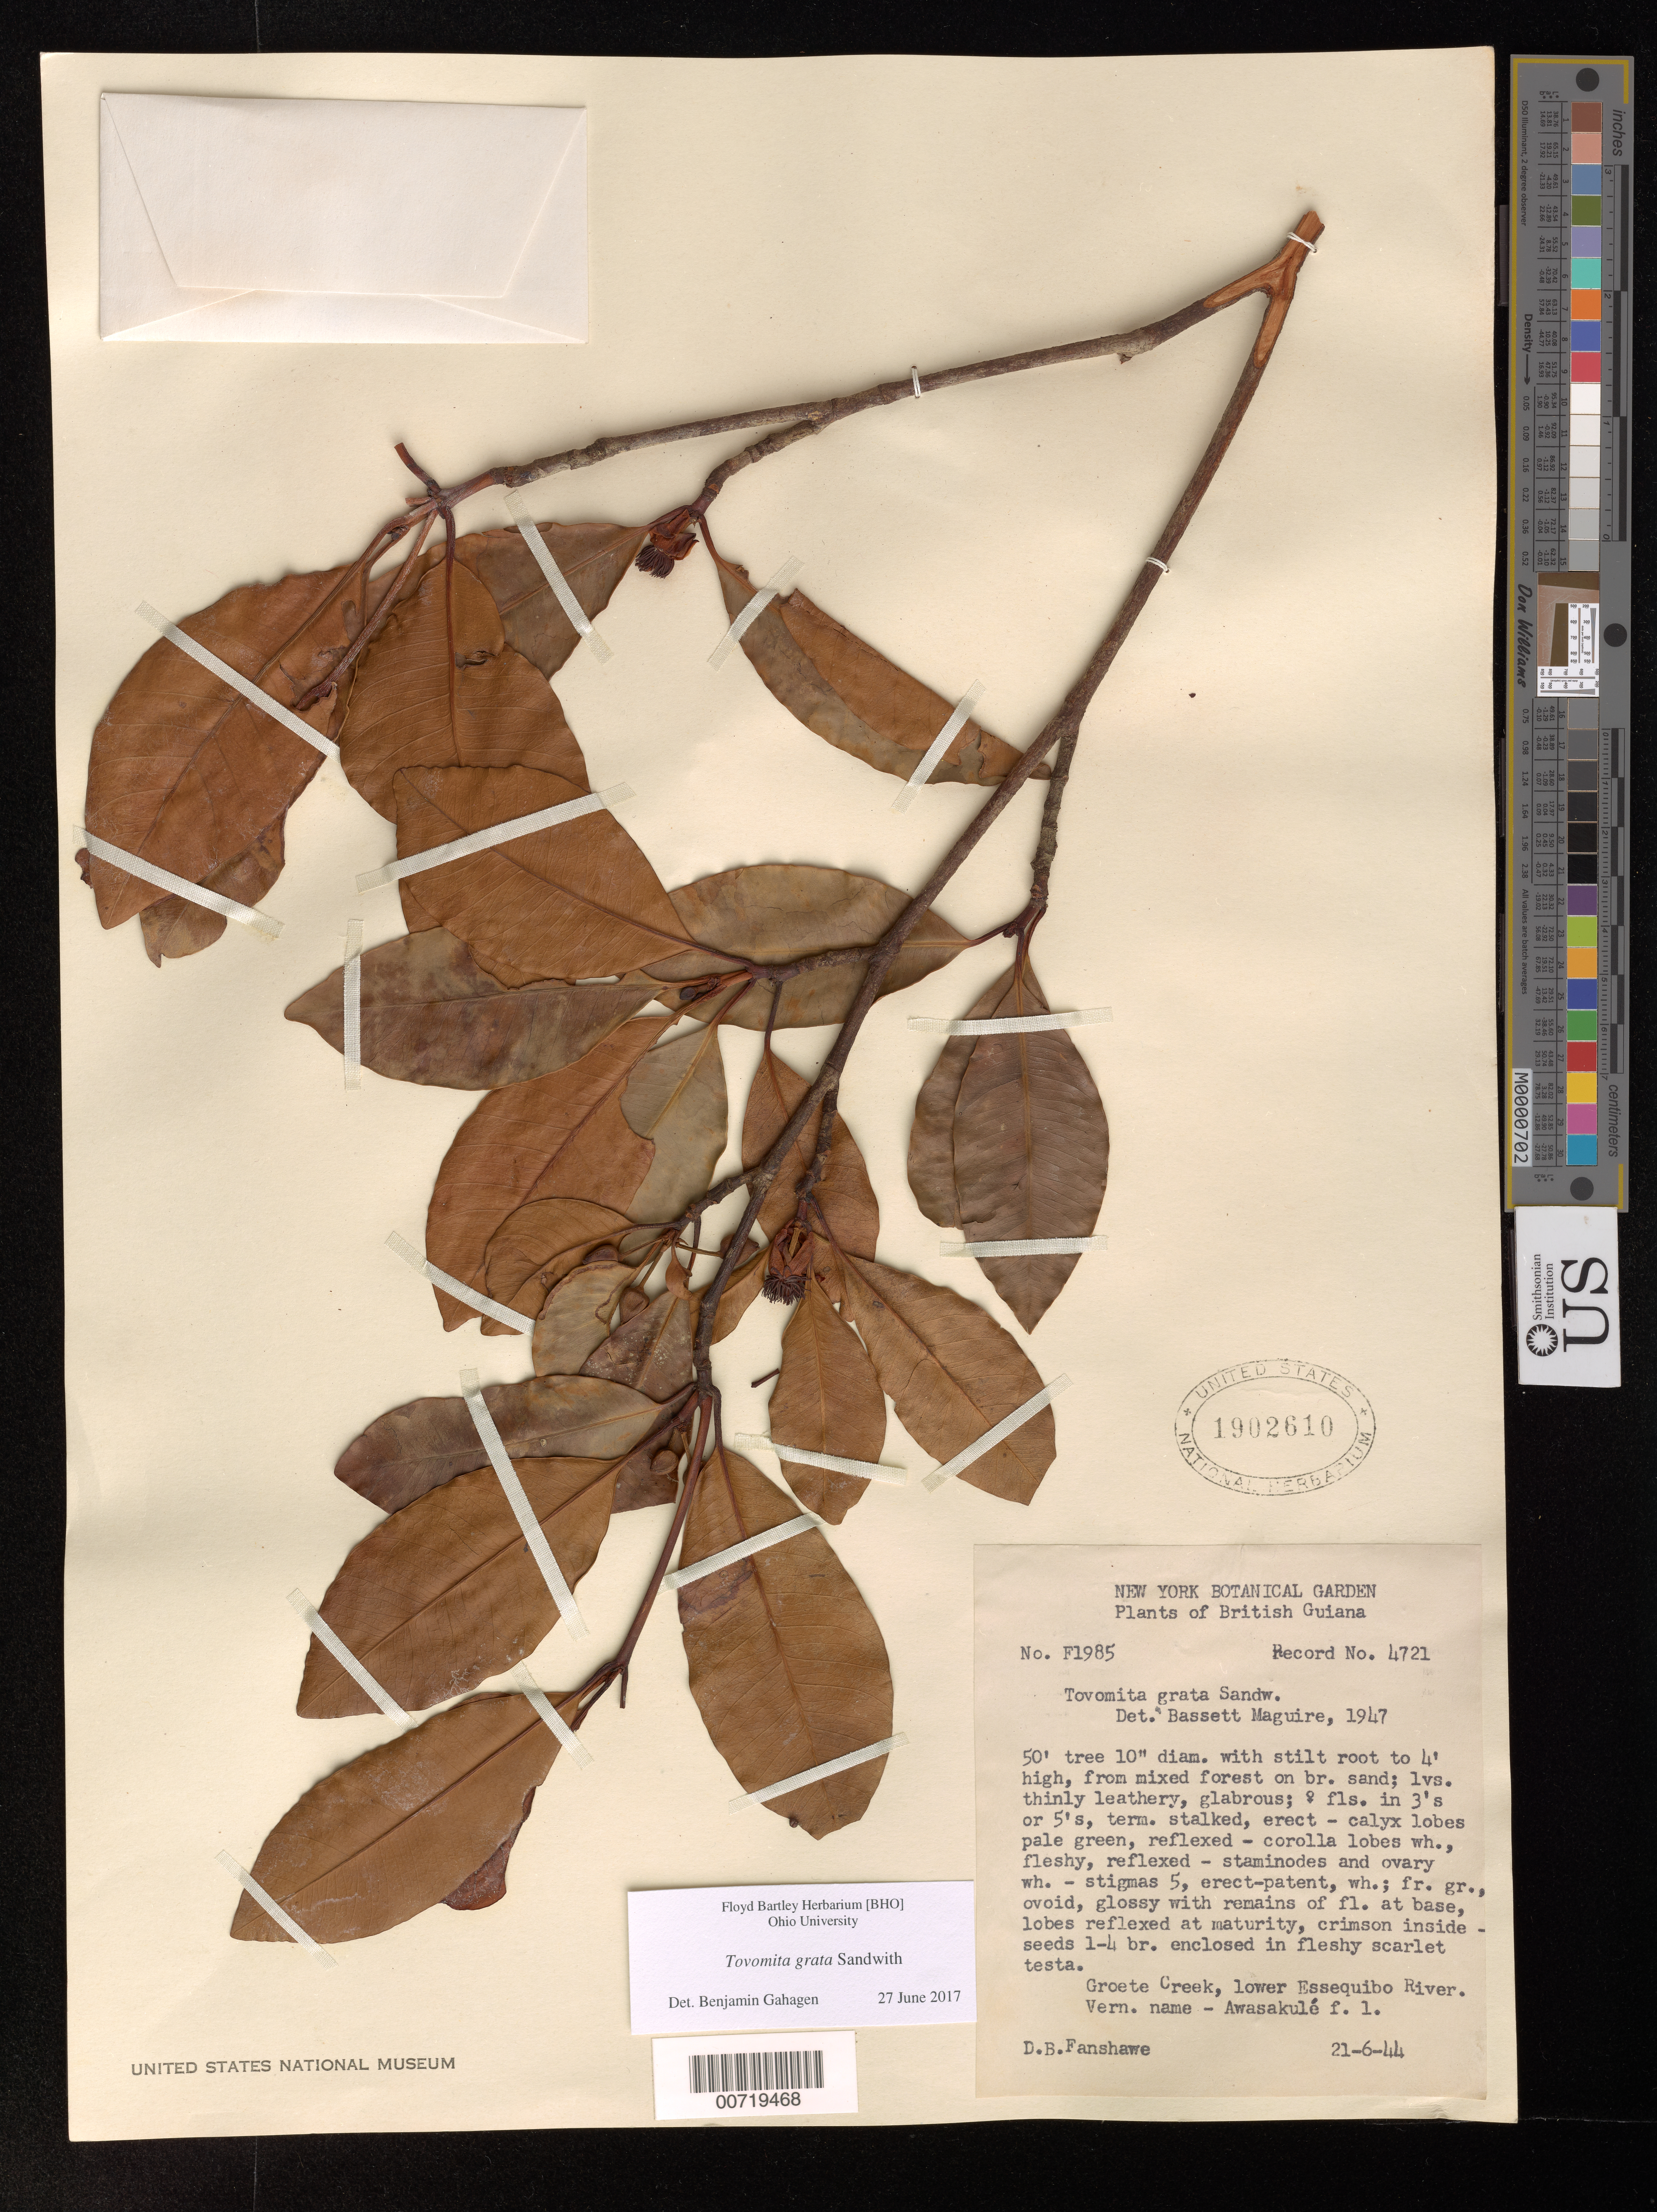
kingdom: Plantae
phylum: Tracheophyta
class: Magnoliopsida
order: Malpighiales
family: Clusiaceae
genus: Tovomita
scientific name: Tovomita grata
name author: Sandwith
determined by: Maguire, Bassett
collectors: D. B. Fanshawe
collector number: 4721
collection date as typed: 21-Jun-44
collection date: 1944-06-21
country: Guyana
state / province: Essequibo Isl-W. Demerara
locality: Lower Essequibo R., Groete Creek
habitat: Mixed forest on brown sand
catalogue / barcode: US 1902610